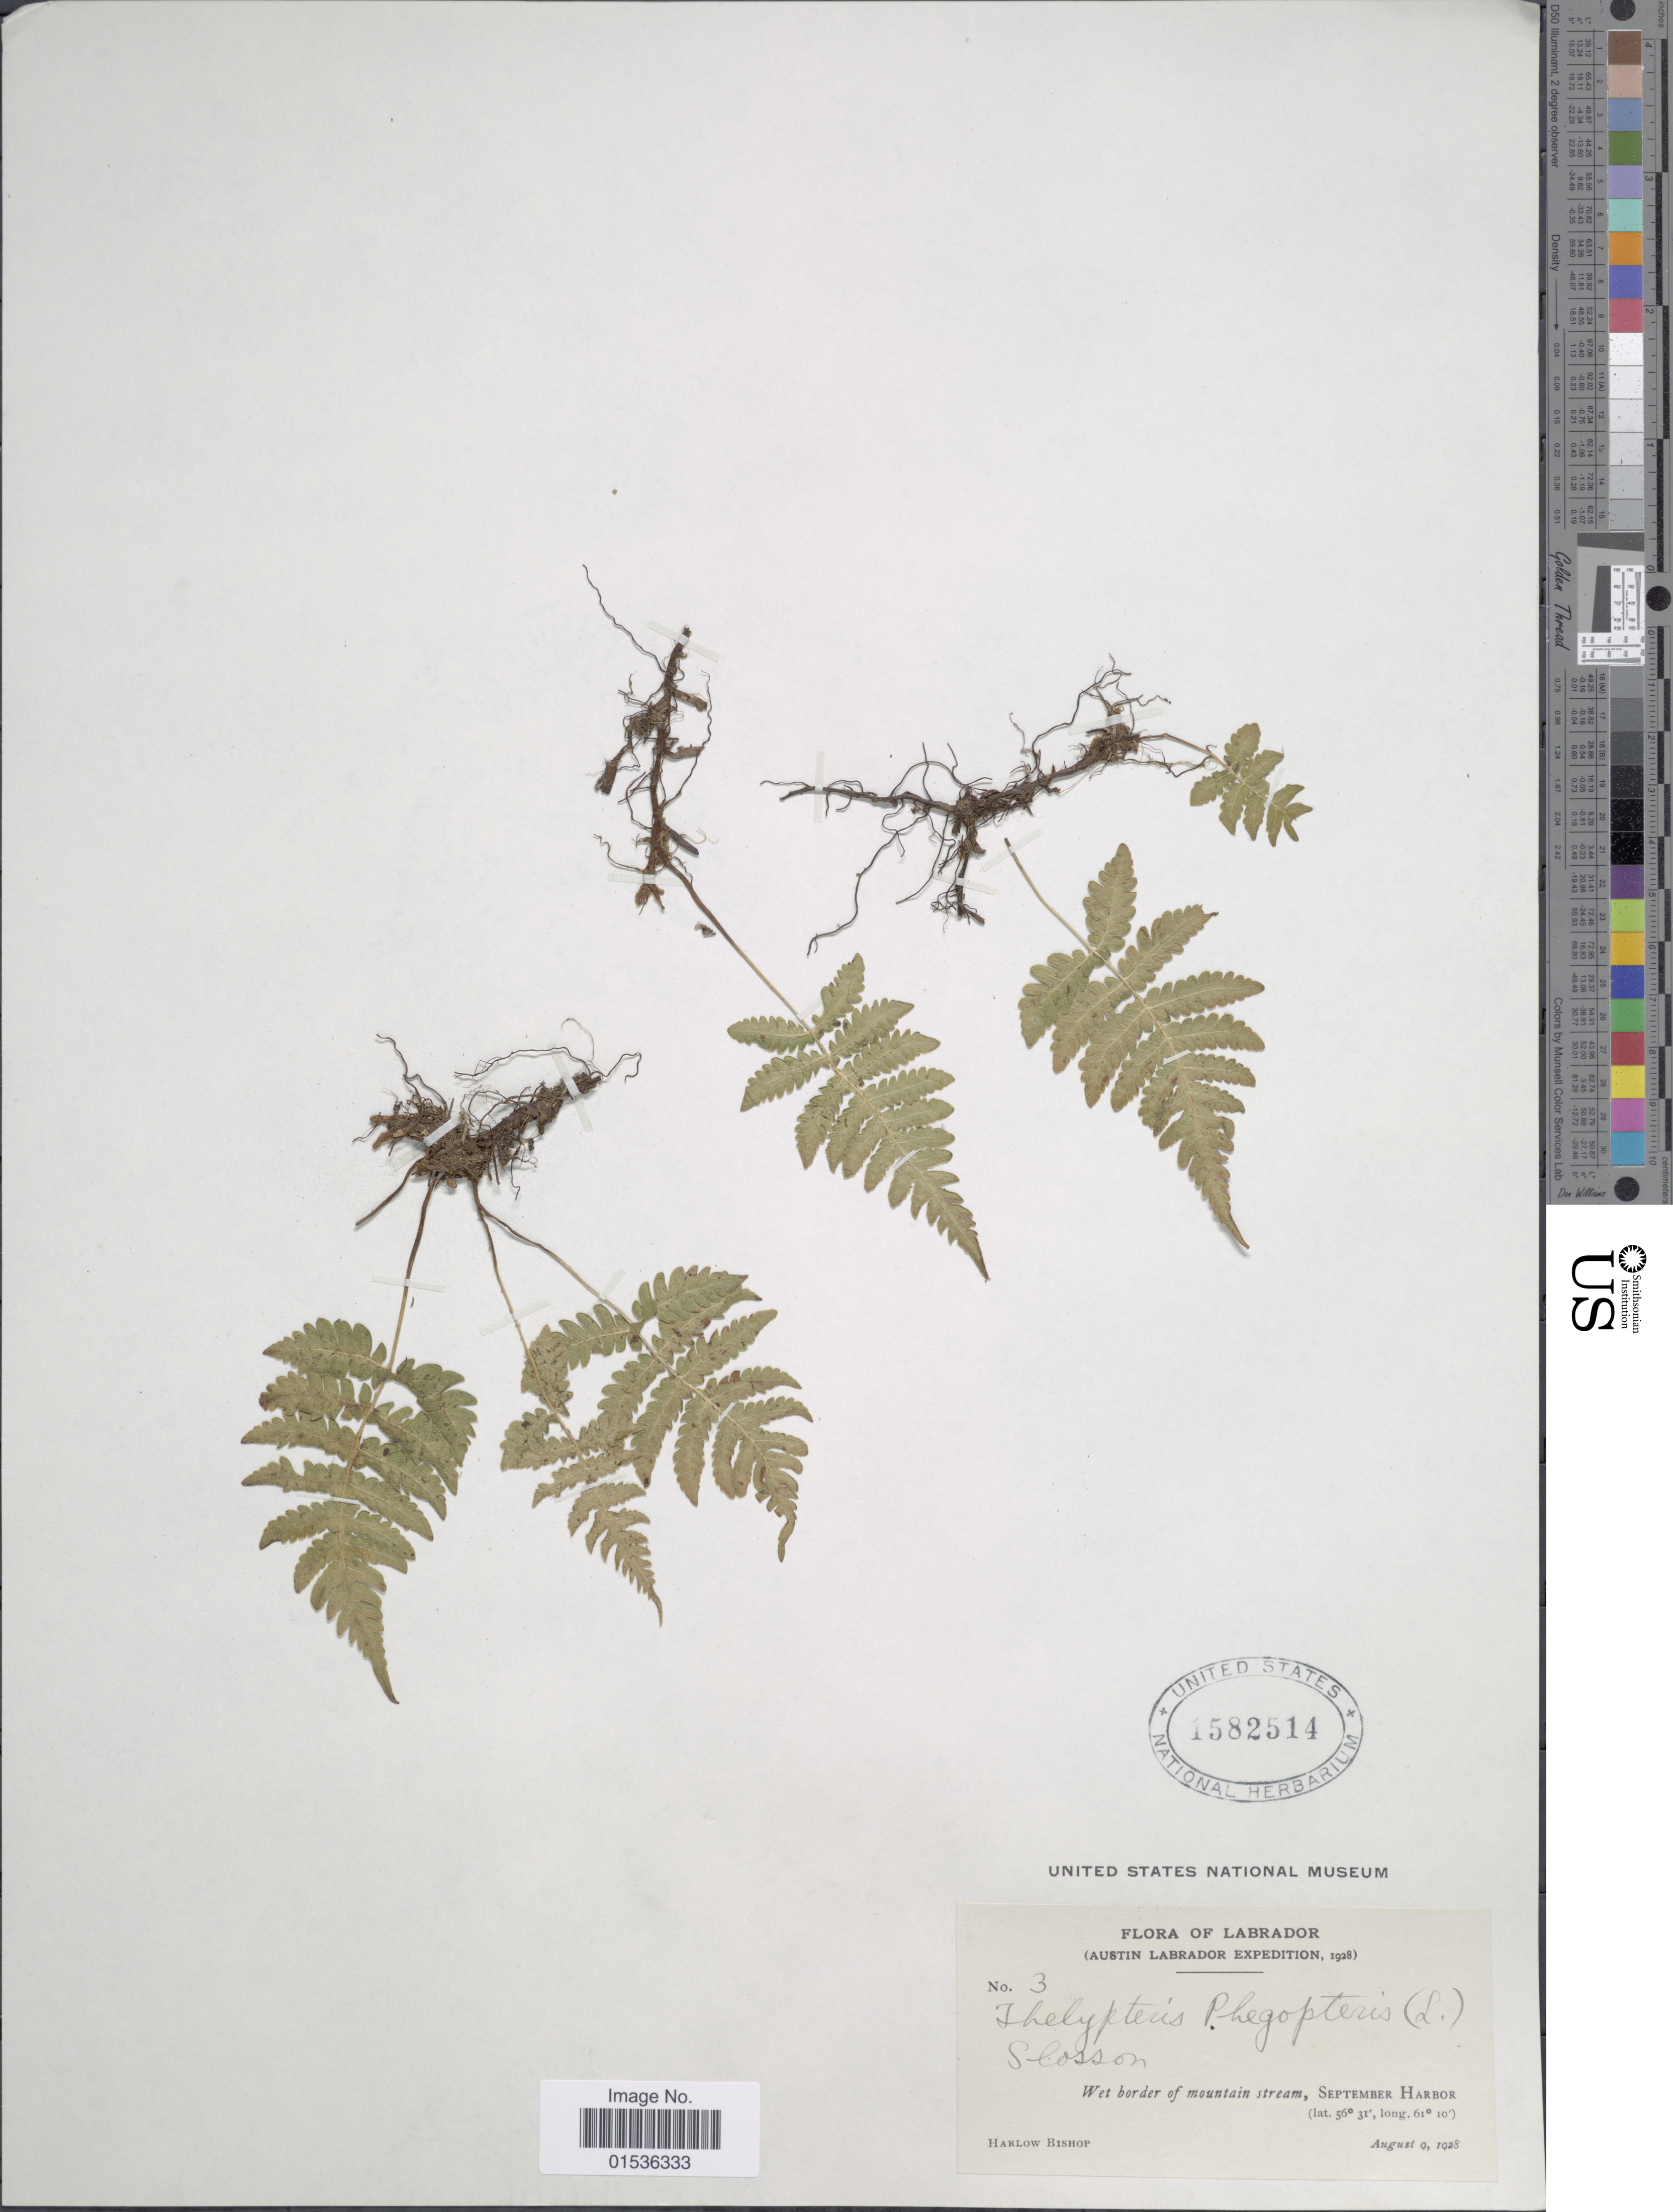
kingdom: Plantae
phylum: Tracheophyta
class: Polypodiopsida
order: Polypodiales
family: Thelypteridaceae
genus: Phegopteris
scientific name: Phegopteris connectilis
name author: (Michx.) Watt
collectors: H. Bishop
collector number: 3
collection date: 1928-08-09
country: Canada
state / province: Newfoundland and Labrador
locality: Labrador, Wet border of mountain stream, September Harbor.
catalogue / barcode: US 1582514